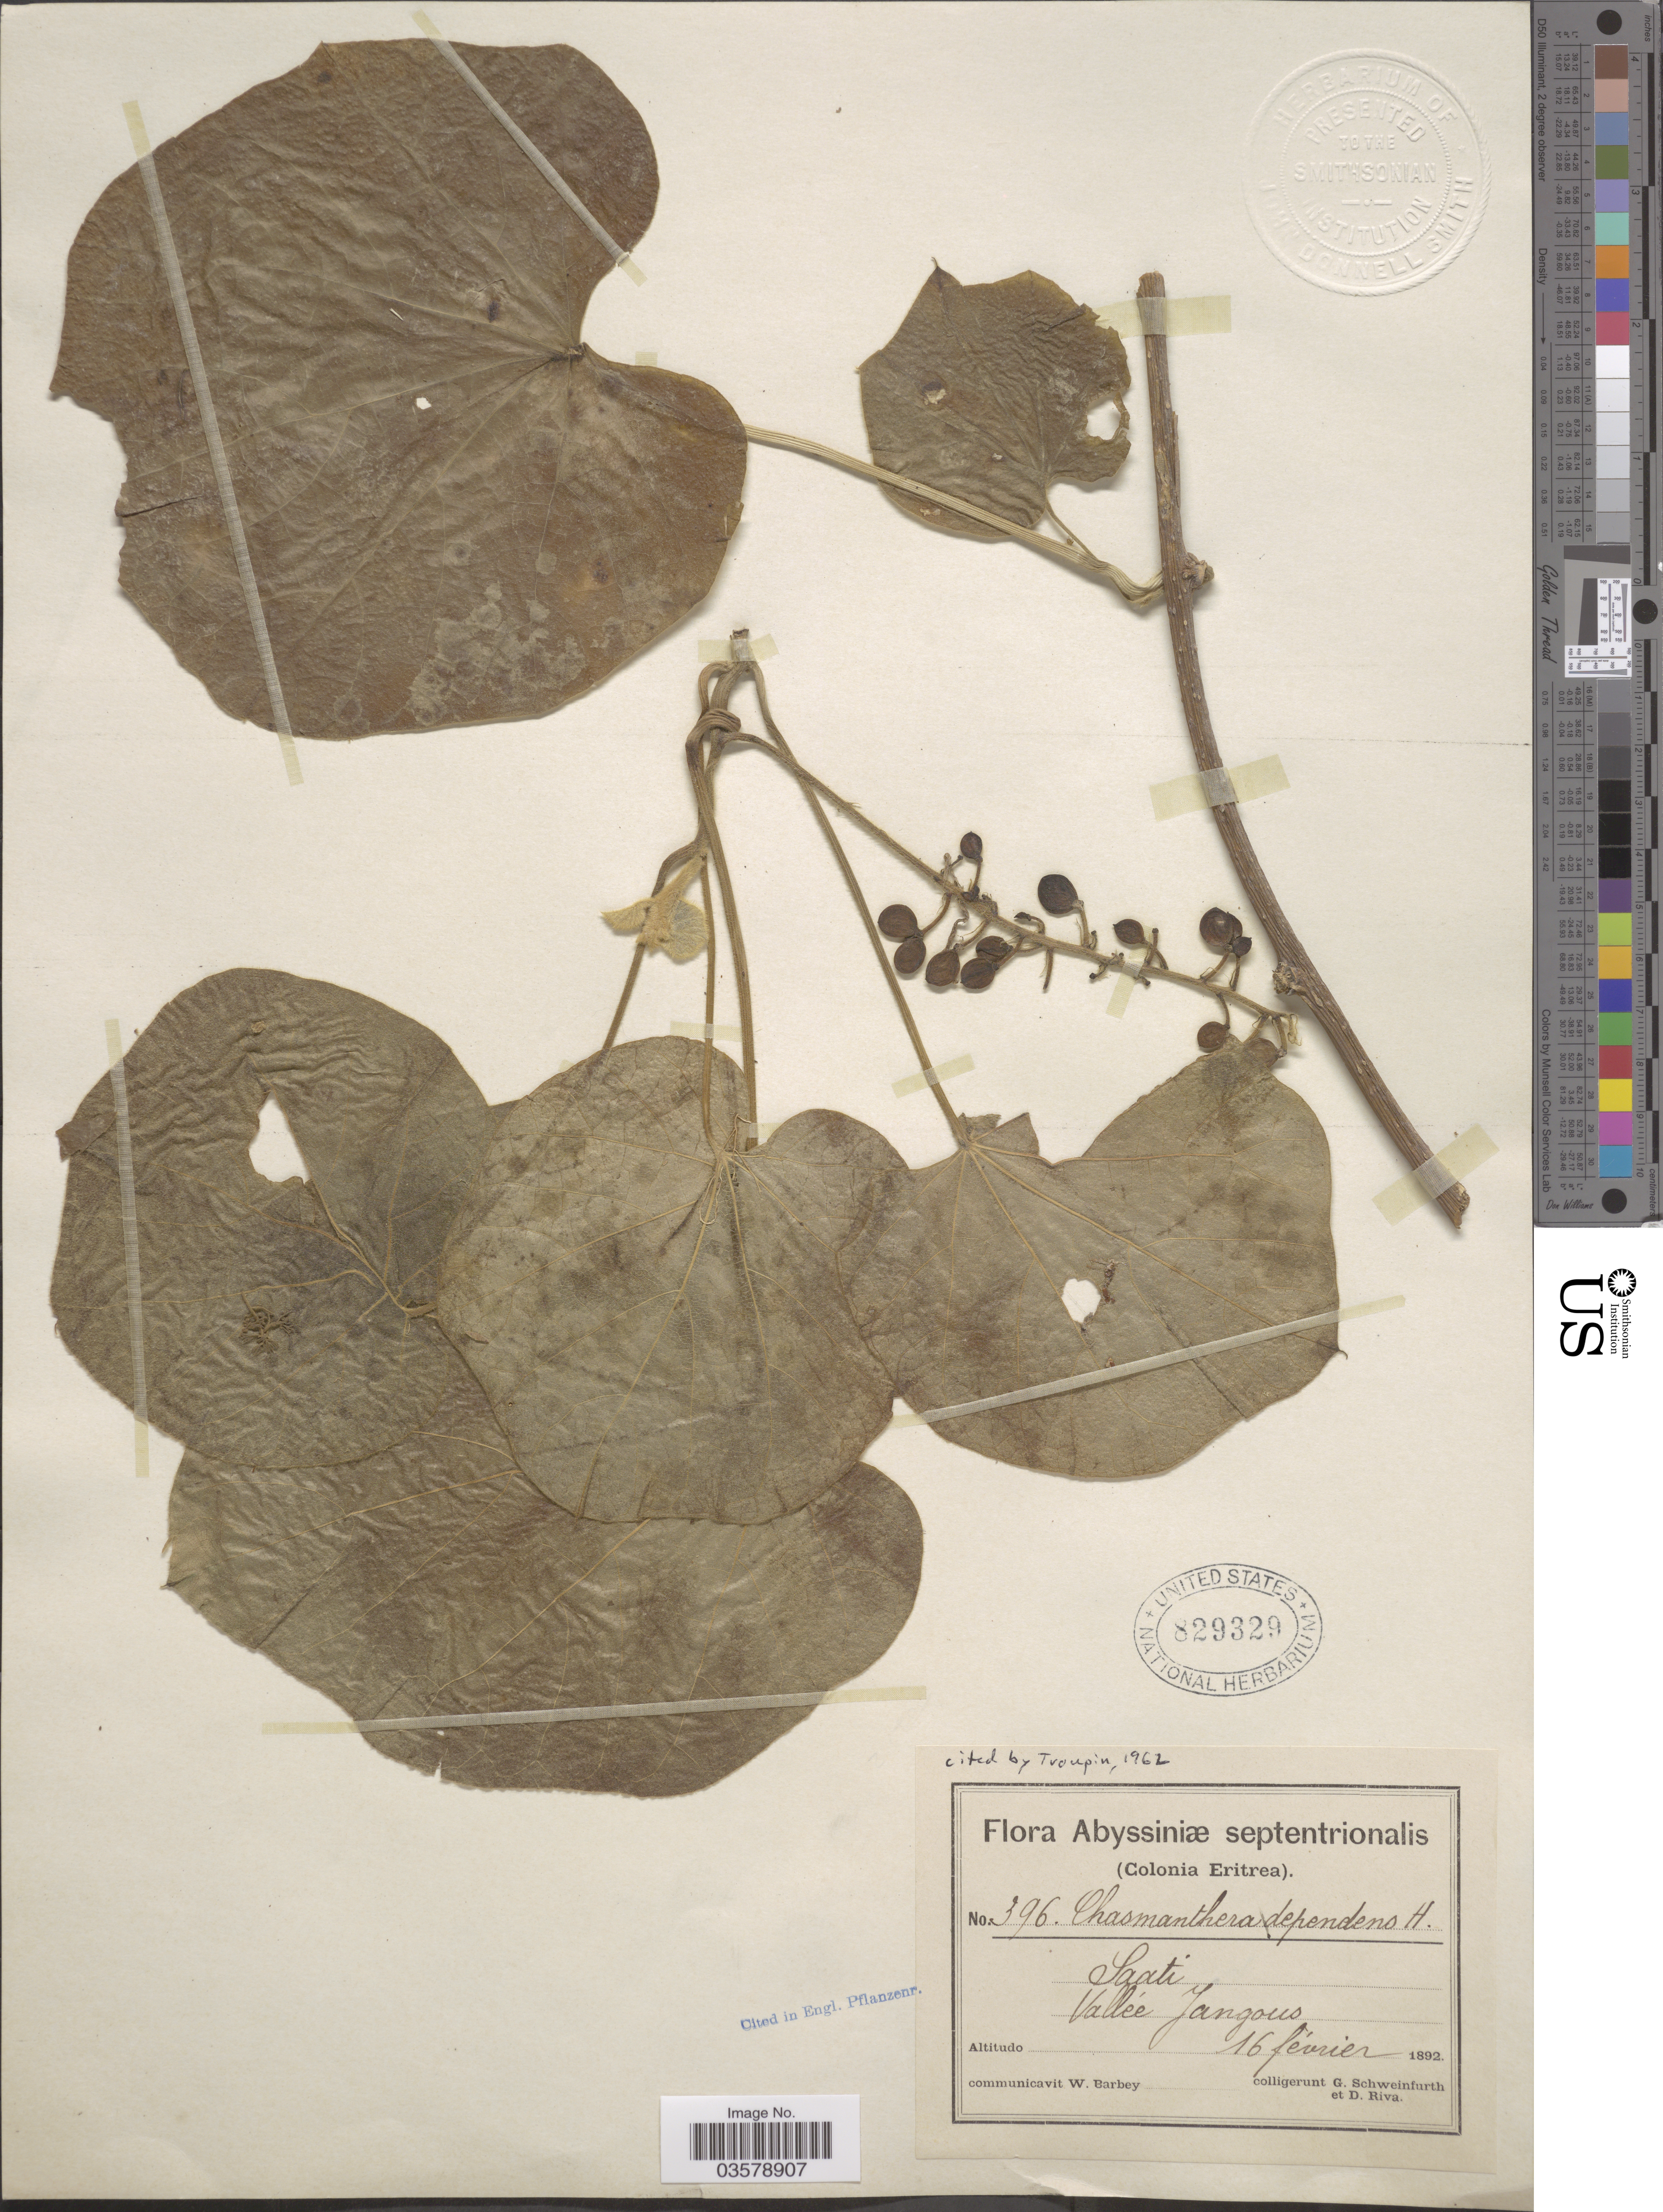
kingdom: Plantae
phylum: Tracheophyta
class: Magnoliopsida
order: Ranunculales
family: Menispermaceae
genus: Chasmanthera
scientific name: Chasmanthera dependens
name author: Hochst.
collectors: G. A. Schweinfurth (herbarium) & D. Riva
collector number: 396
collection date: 1892-02-16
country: Eritrea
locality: Abyssiniœ septentrionalis. (Colonia Eritrea). Saati, Vallée Yangous.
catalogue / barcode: US 829329